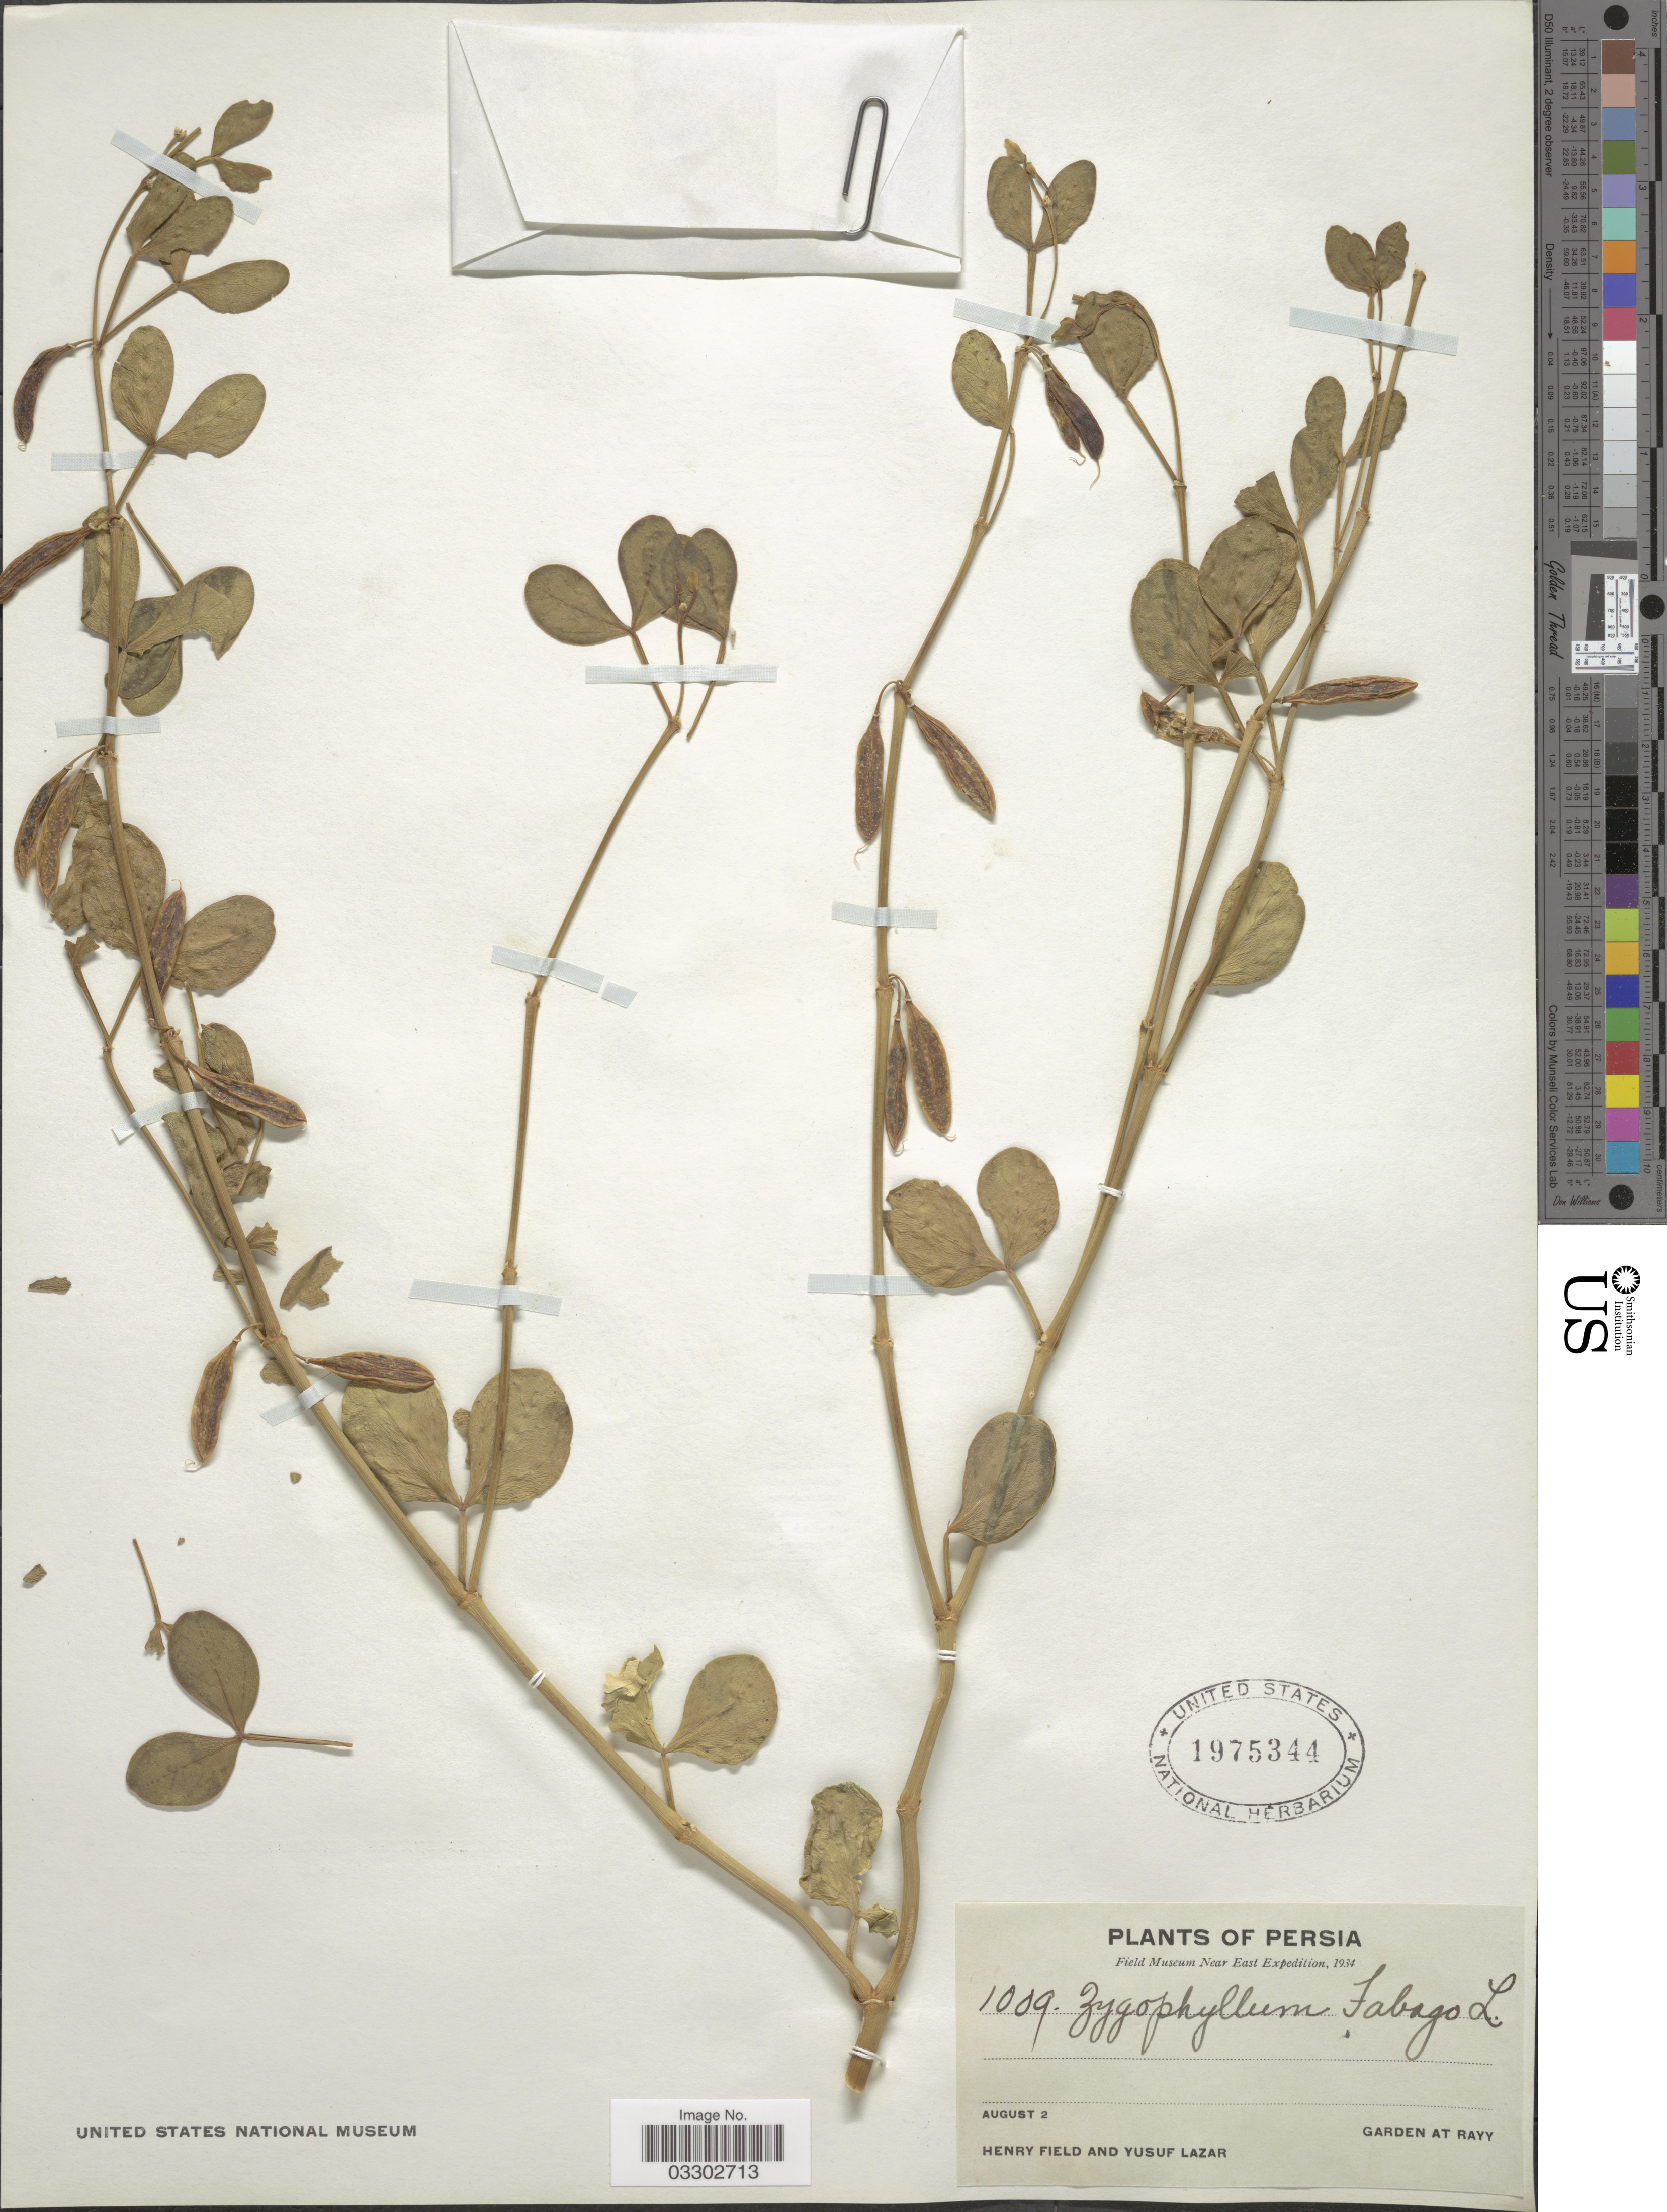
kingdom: Plantae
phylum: Tracheophyta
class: Magnoliopsida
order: Zygophyllales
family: Zygophyllaceae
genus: Zygophyllum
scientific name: Zygophyllum fabago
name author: L.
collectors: H. Field & Y. Lazar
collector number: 1009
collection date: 1934-08-02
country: Iran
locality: Persia. Garden at Rayy.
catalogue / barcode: US 1975344